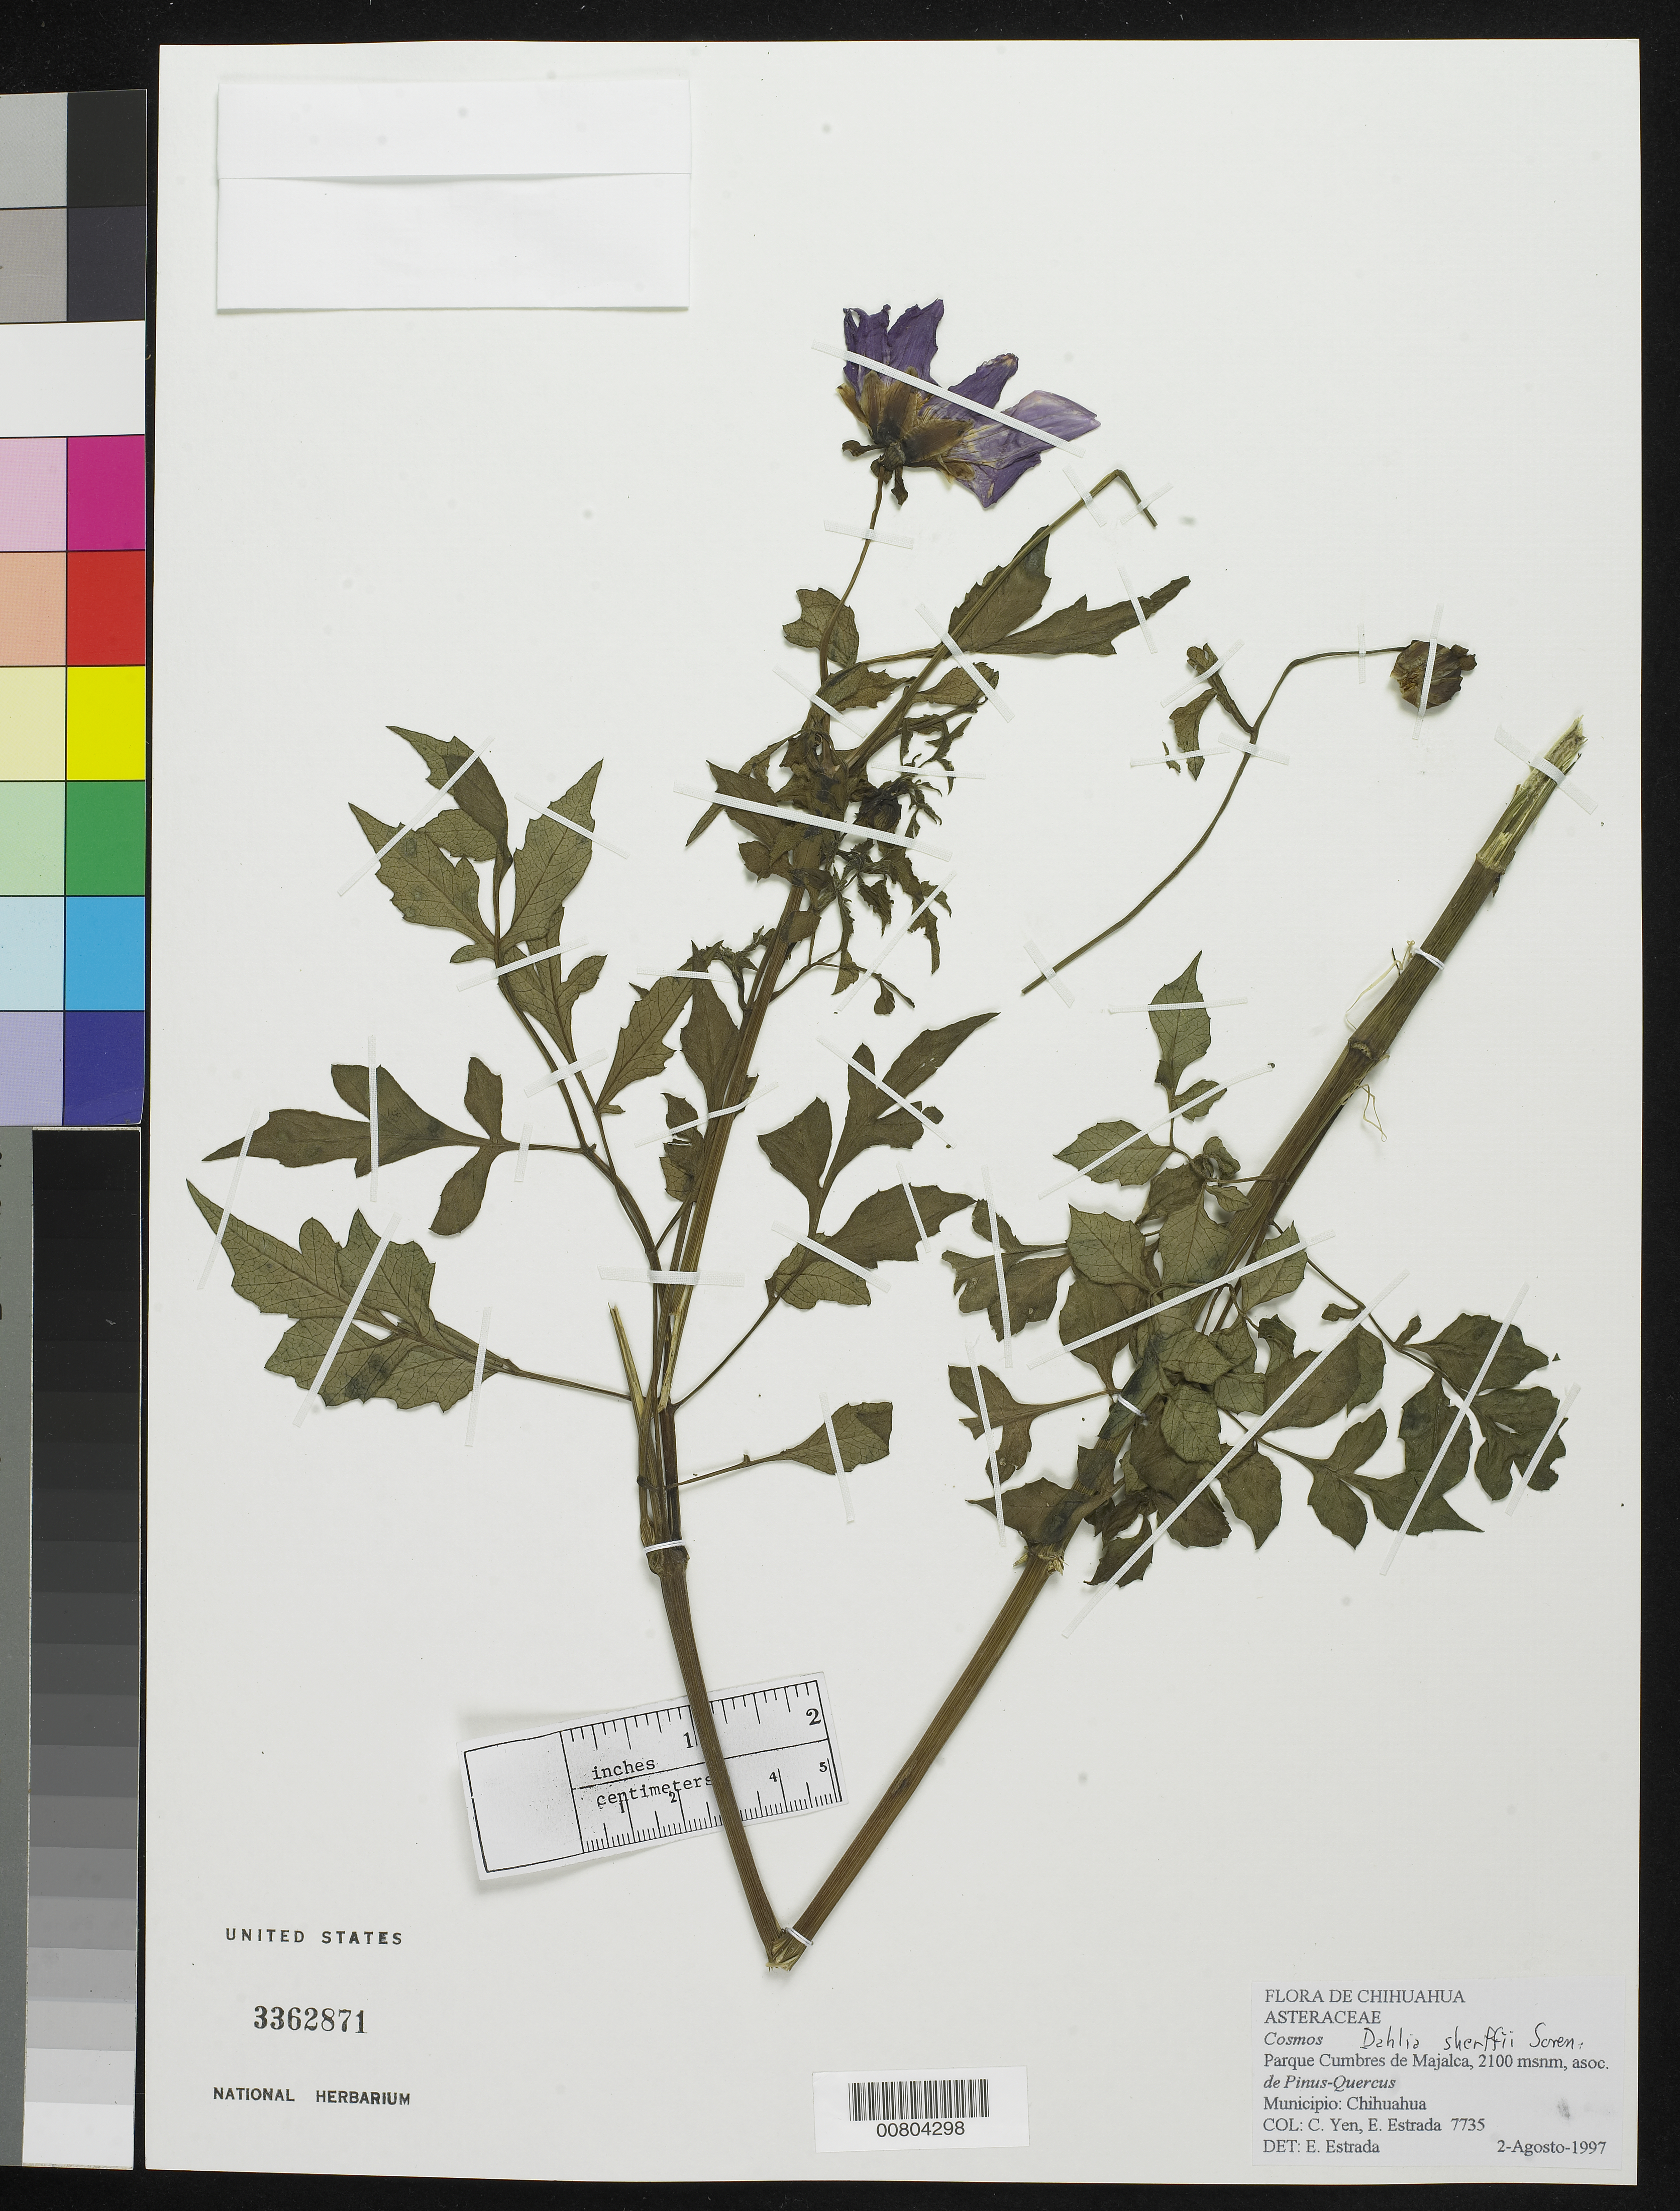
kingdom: Plantae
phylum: Tracheophyta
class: Magnoliopsida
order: Asterales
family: Asteraceae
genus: Dahlia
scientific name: Dahlia sherffii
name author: P.D. Sørensen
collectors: Y. C. Yang & E. Estrada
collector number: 7735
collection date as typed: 02 Aug 1997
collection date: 1997-08-02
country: Mexico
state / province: Chihuahua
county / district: Chihuahua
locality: Parque Cumbres de Majalca, Chihuahua.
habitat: Asoc. De Pinus-Quercus.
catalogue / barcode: US 3362871